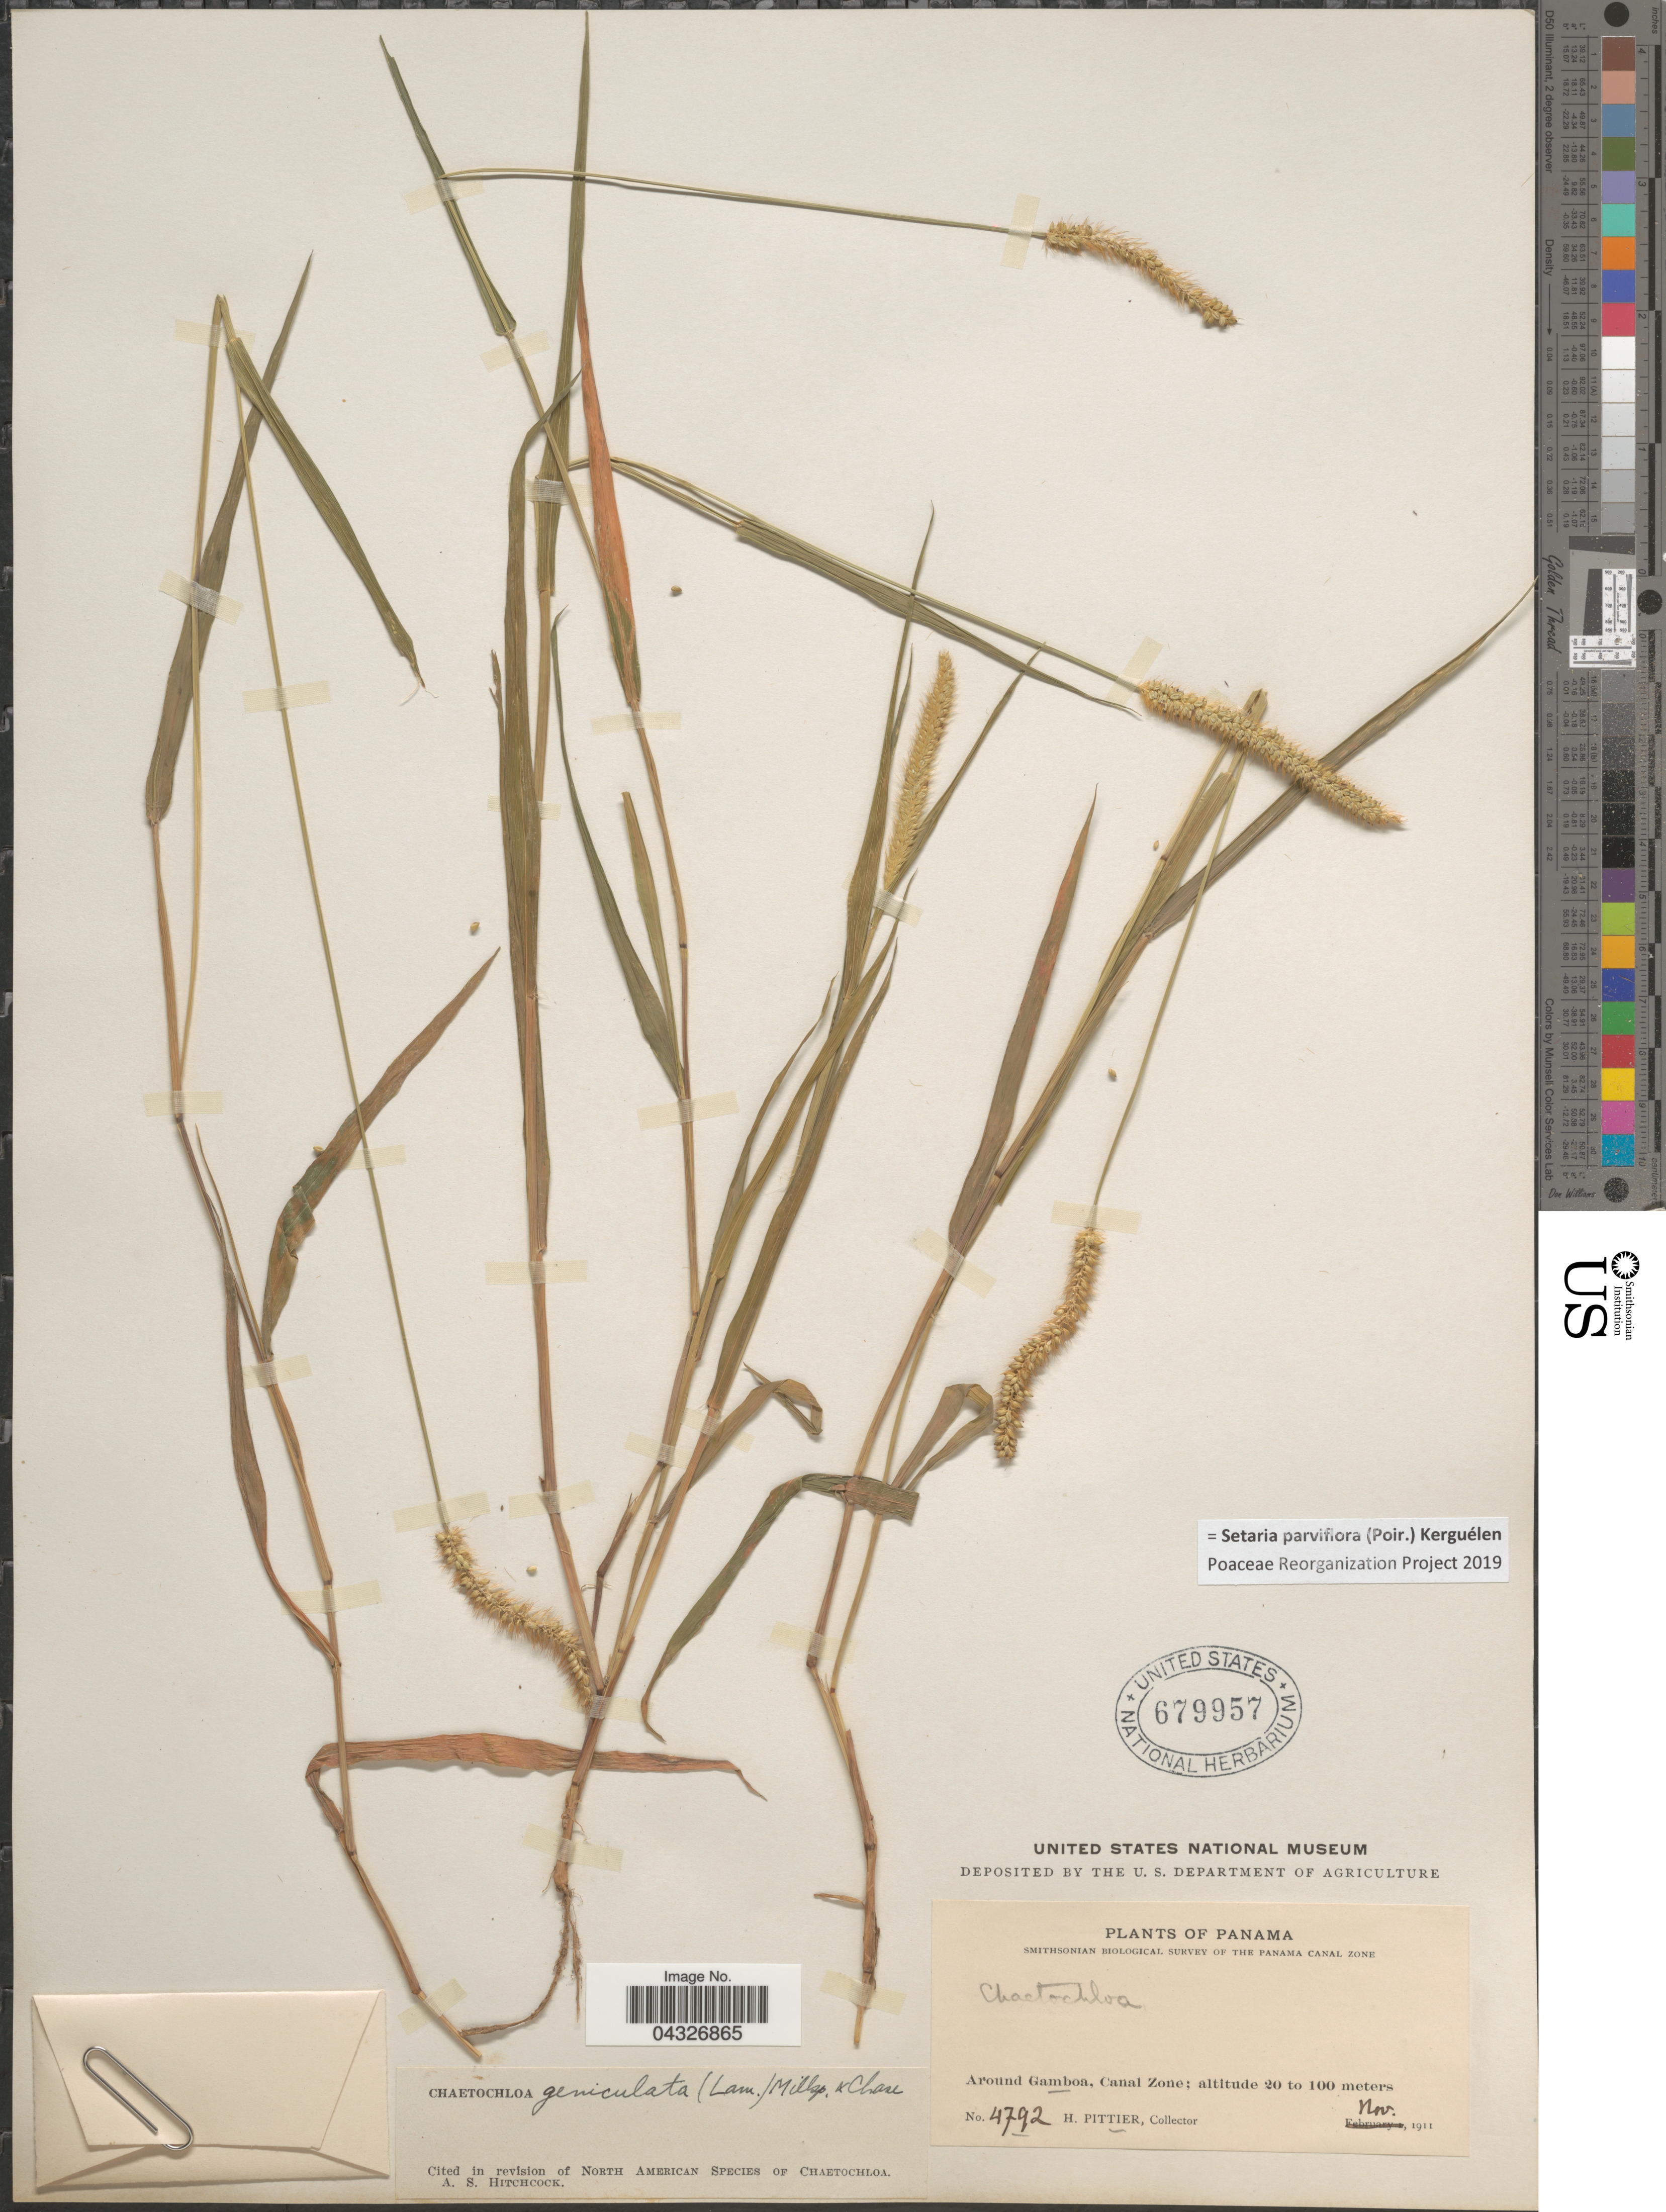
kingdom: Plantae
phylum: Tracheophyta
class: Liliopsida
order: Poales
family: Poaceae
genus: Setaria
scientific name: Setaria parviflora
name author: (Poir.) Kerguélen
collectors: H. F. Pittier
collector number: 4792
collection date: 1911-11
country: Panama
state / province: Colón / Panamá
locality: Smithsonian Biological Survey of the Panama Canal Zone. Around Gamboa, Canal Zone.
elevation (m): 20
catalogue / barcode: US 679957